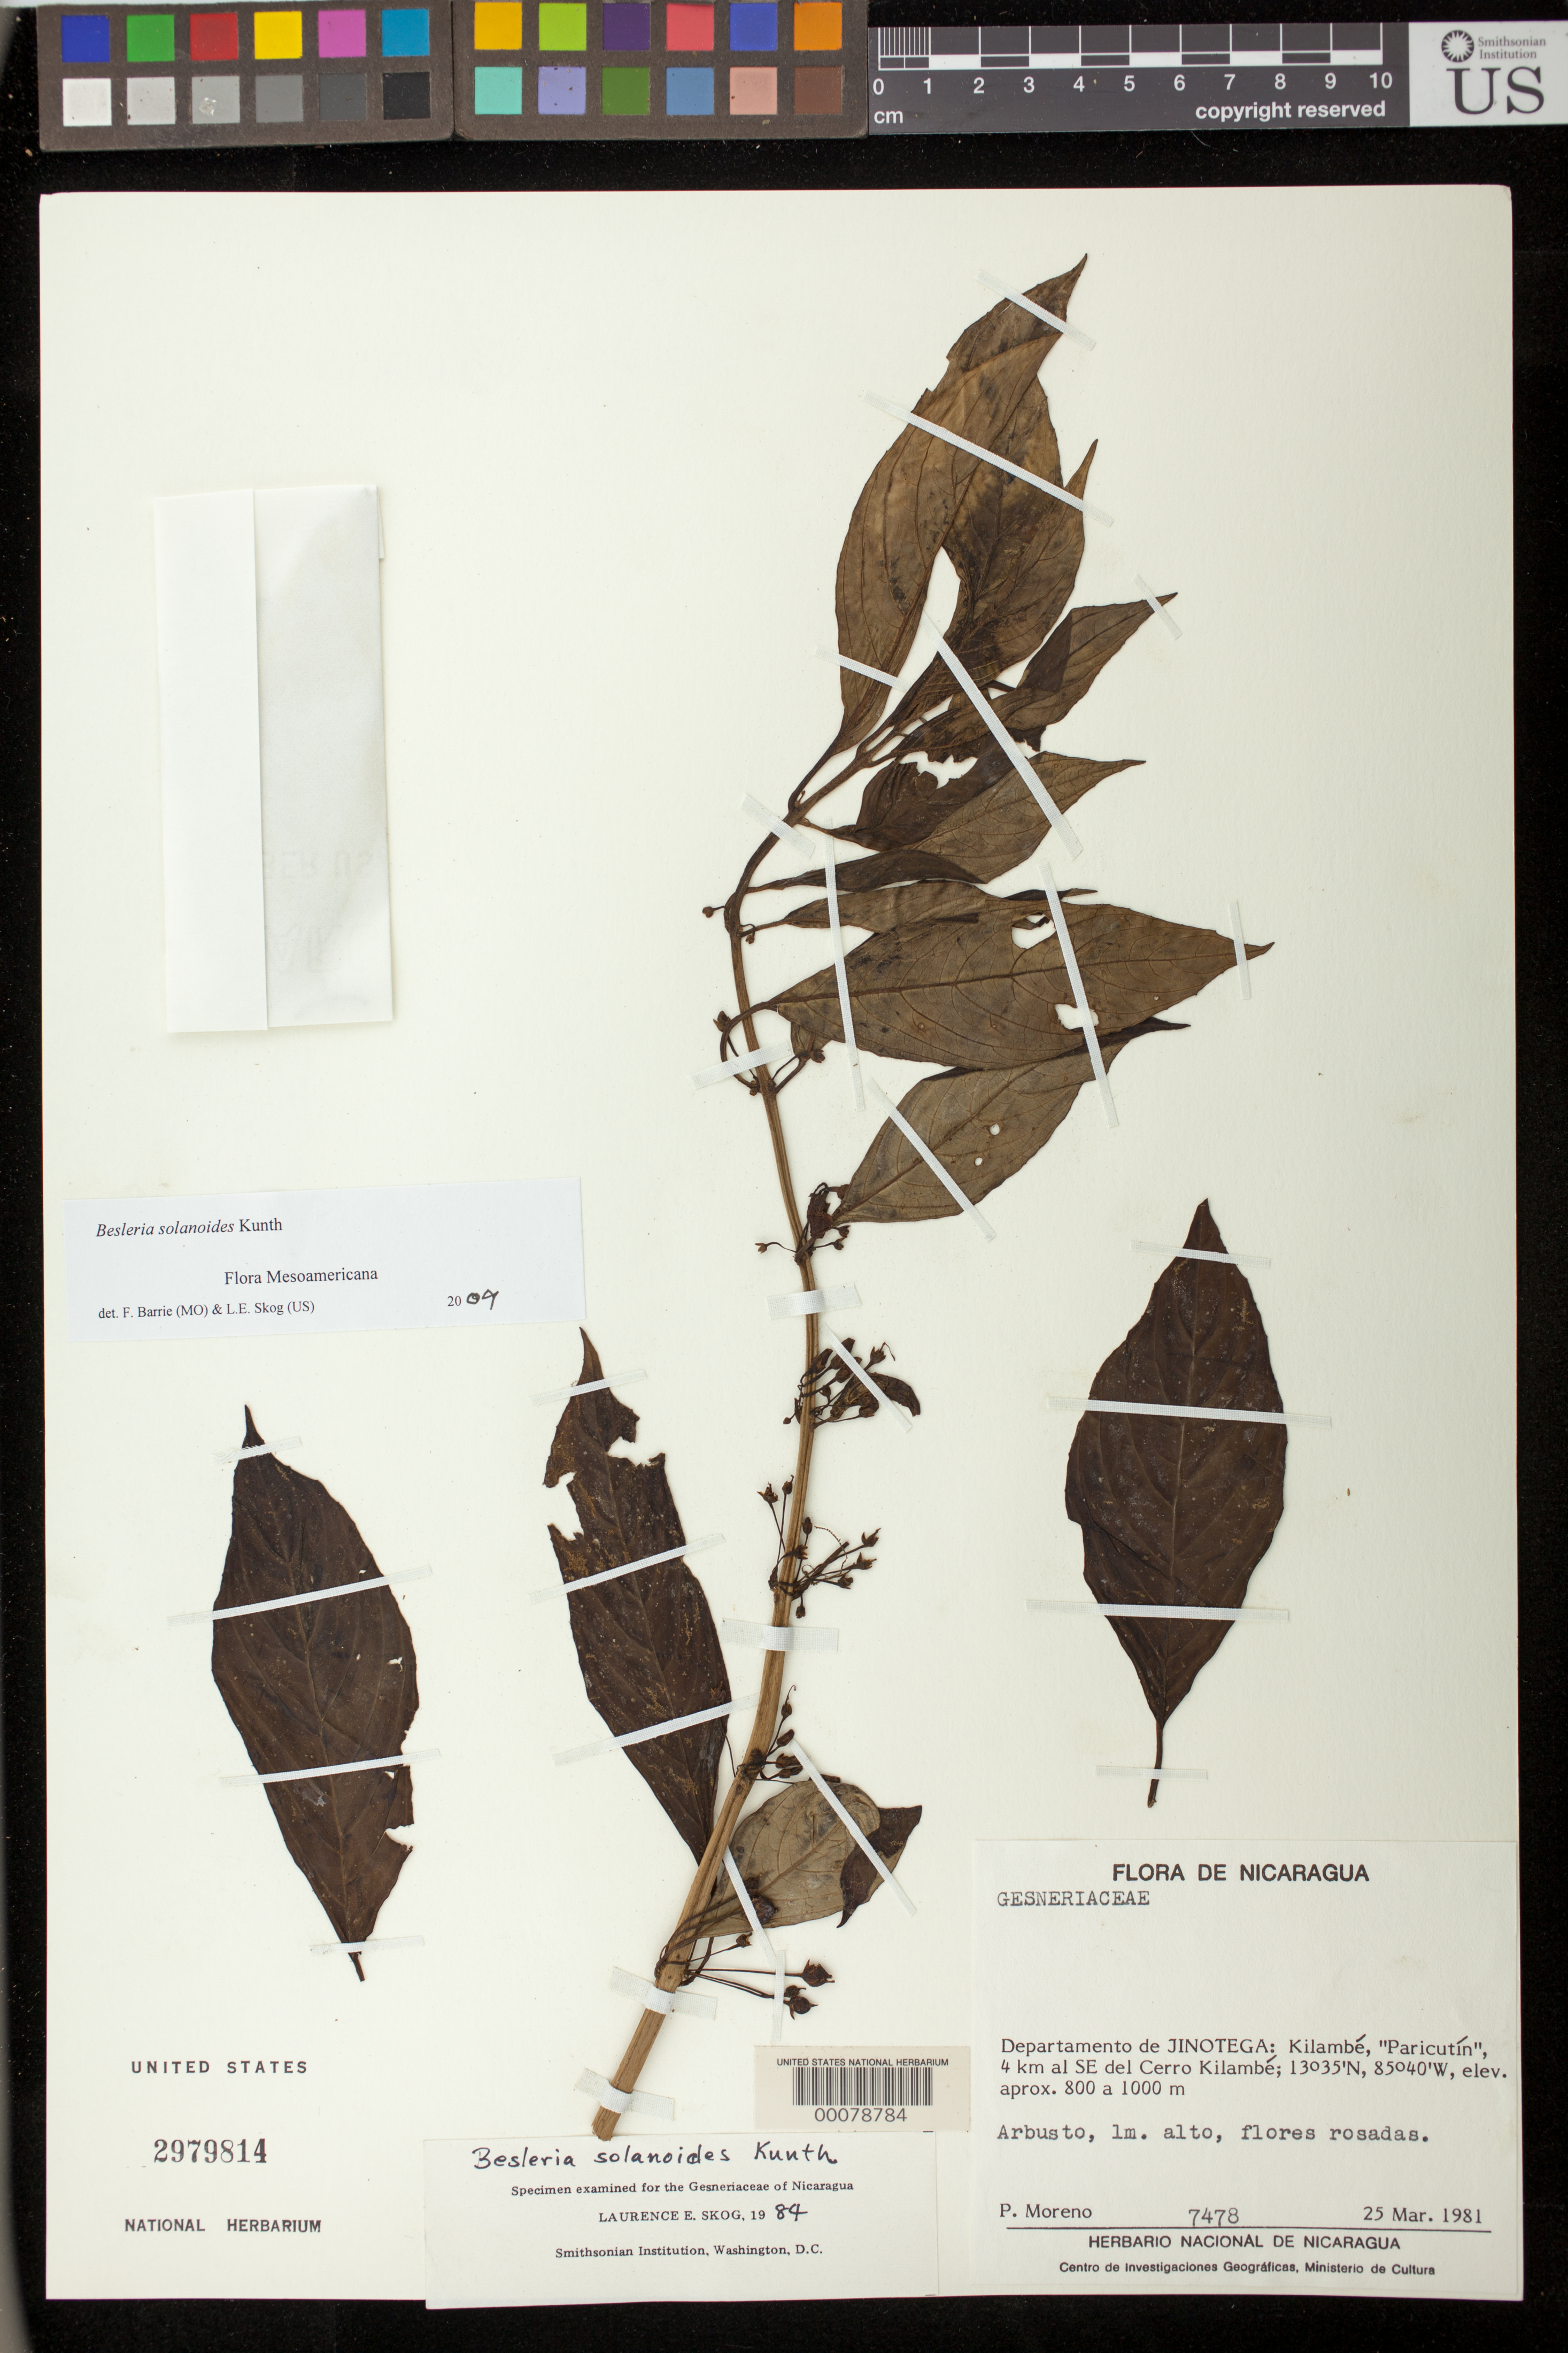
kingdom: Plantae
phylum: Tracheophyta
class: Magnoliopsida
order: Lamiales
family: Gesneriaceae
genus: Besleria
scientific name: Besleria solanoides var. solanoides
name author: Kunth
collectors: P. Moreno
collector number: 7478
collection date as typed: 25 Mar 1981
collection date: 1981-03-25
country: Nicaragua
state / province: Jinotega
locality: Kilambé, "Paricutín", 4 km del SE of Cerro Kilambé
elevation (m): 800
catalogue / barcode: US 2979814